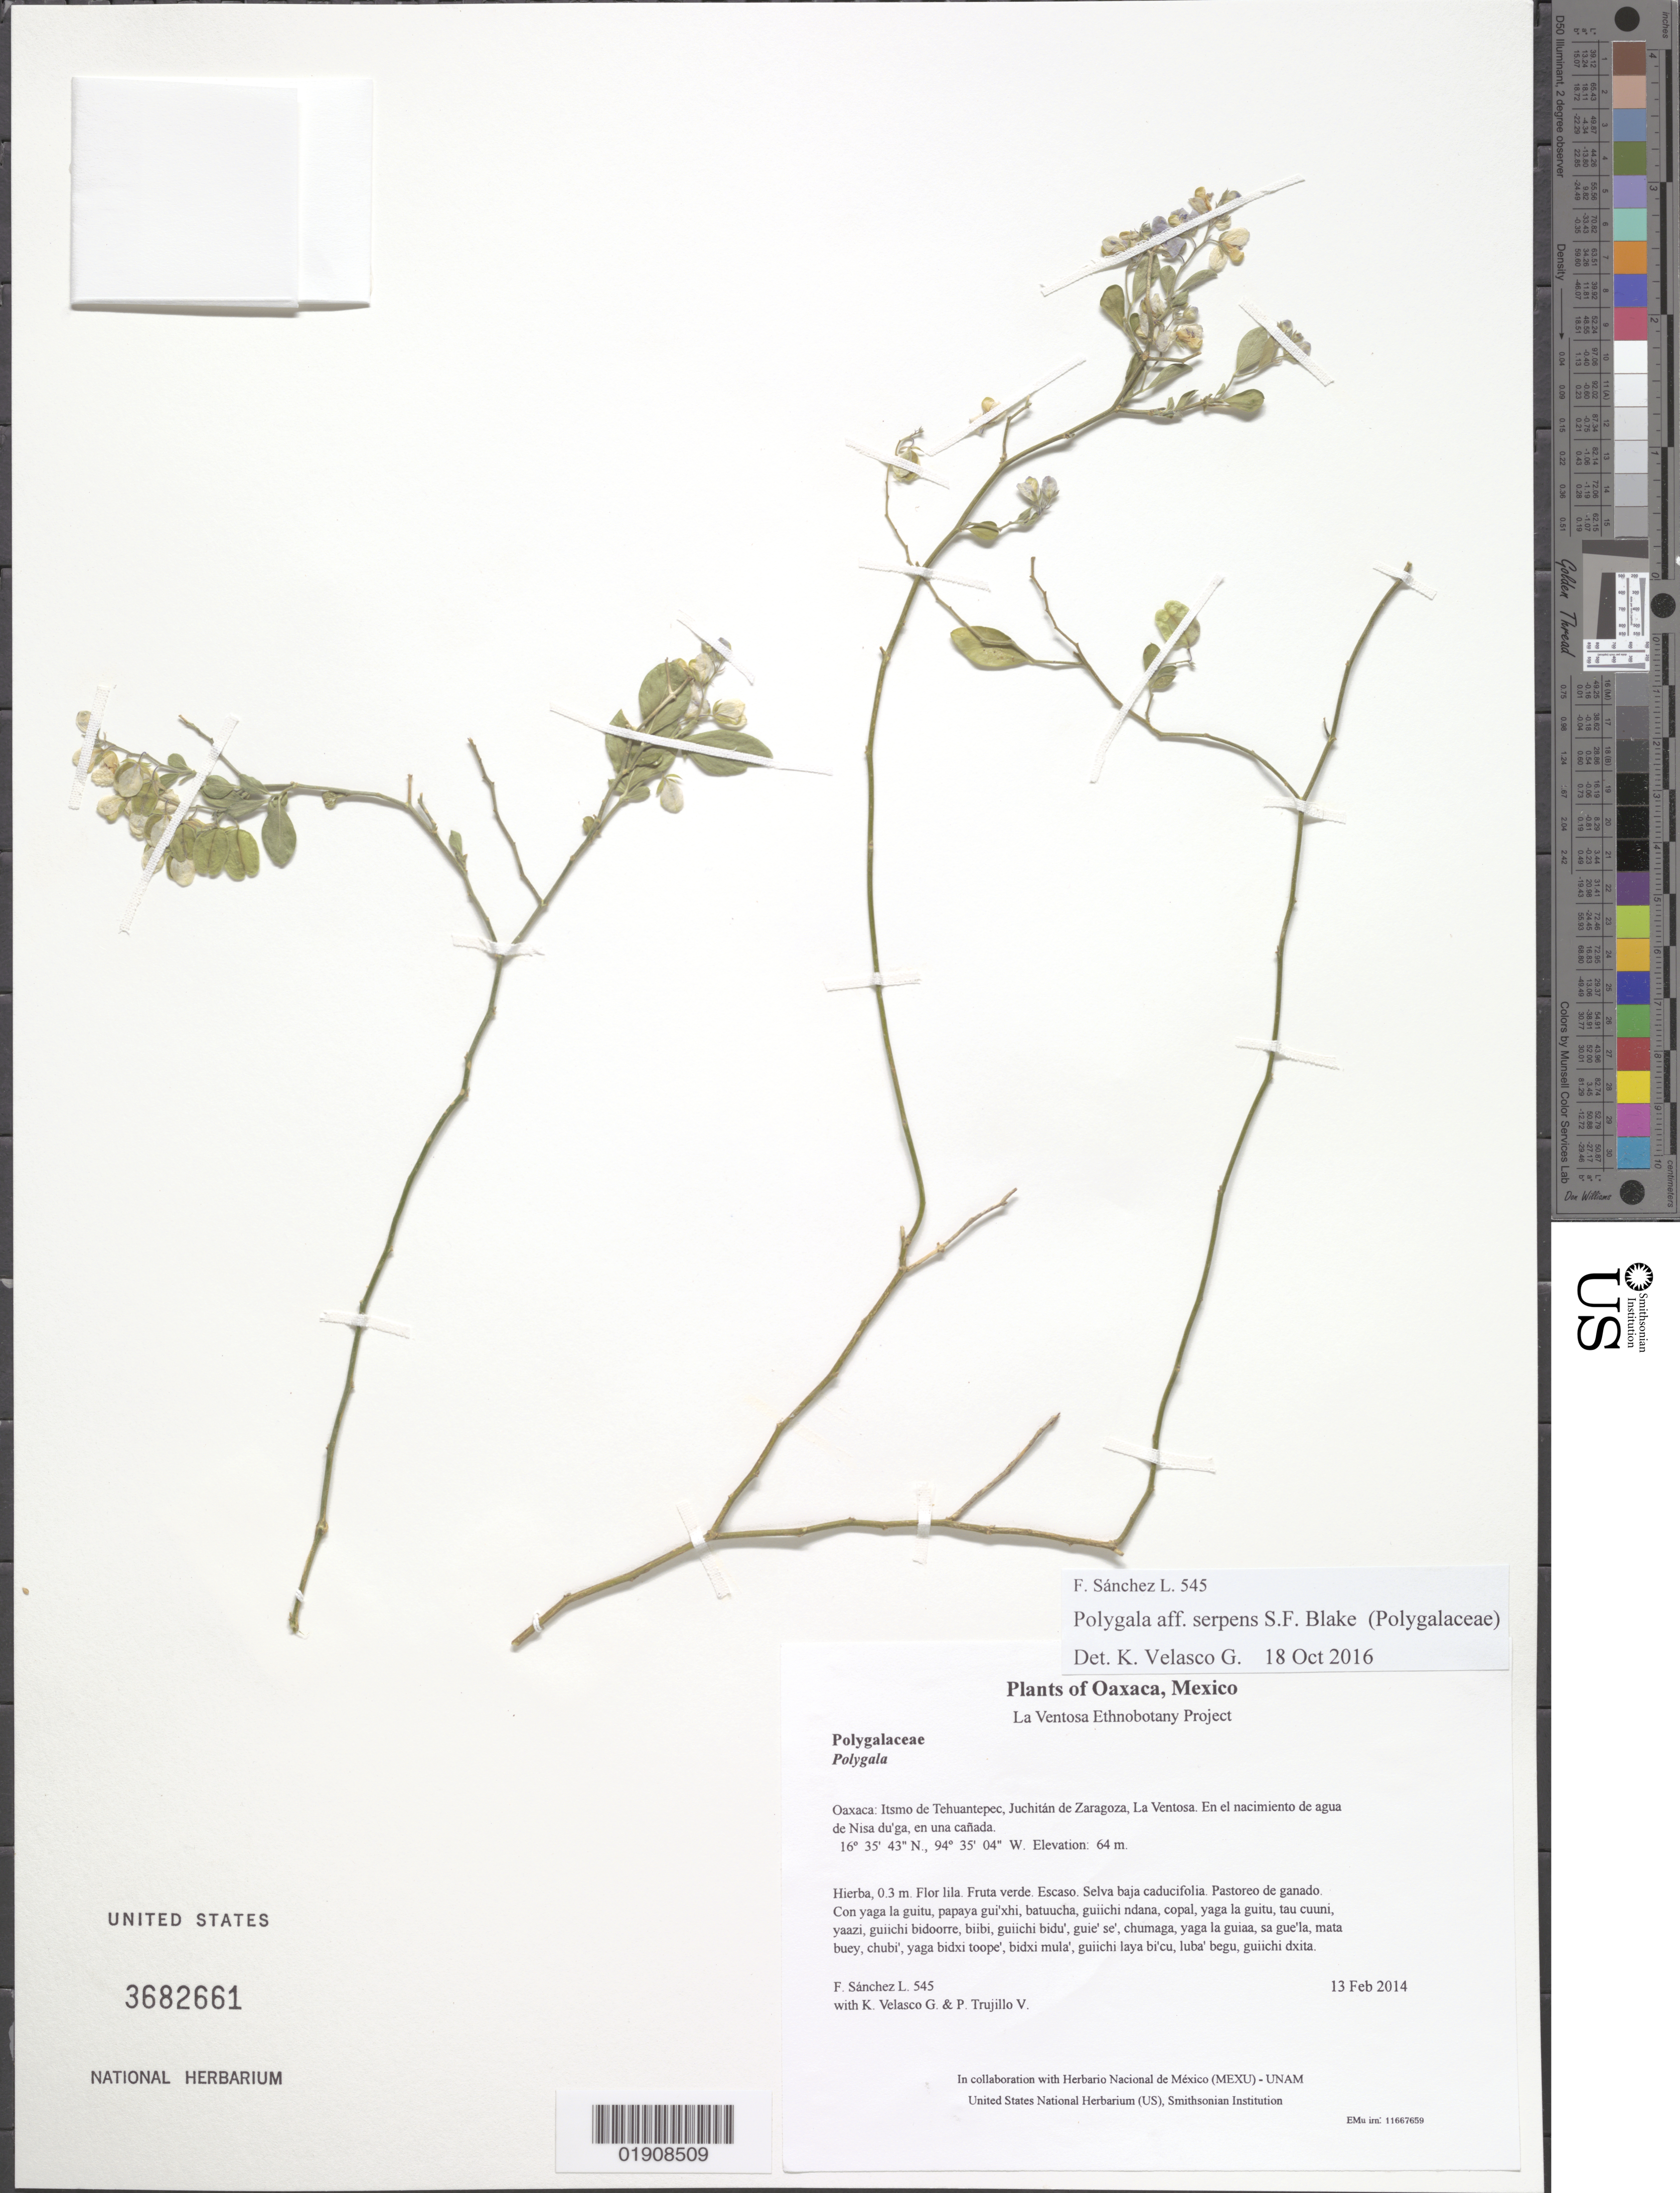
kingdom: Plantae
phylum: Tracheophyta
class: Magnoliopsida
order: Fabales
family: Polygalaceae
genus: Hebecarpa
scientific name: Hebecarpa velutina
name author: (C. Presl) J.R. Abbott & J.F.B. Pastore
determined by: Strong, Mark T., (BOT), Smithsonian Institution - National Museum of Natural History (UNITED STATES)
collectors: F. Sánchez L., K. Velasco G. & P. Trujillo V.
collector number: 545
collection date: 2014-02-13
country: Mexico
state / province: Oaxaca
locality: Itsmo de Tehuantepec, Juchitán de Zaragoza, La Ventosa. En el nacimiento de agua de Nisa du'ga, en una cañada.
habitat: Selva baja caducifolia. Pastoreo de ganado.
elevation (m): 64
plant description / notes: JEBOT, MEXU; Guixi bandaga. 0.3 m. Guie' lila. Cuaananaxhi naga'. Huaxie'.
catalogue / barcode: US 3682661